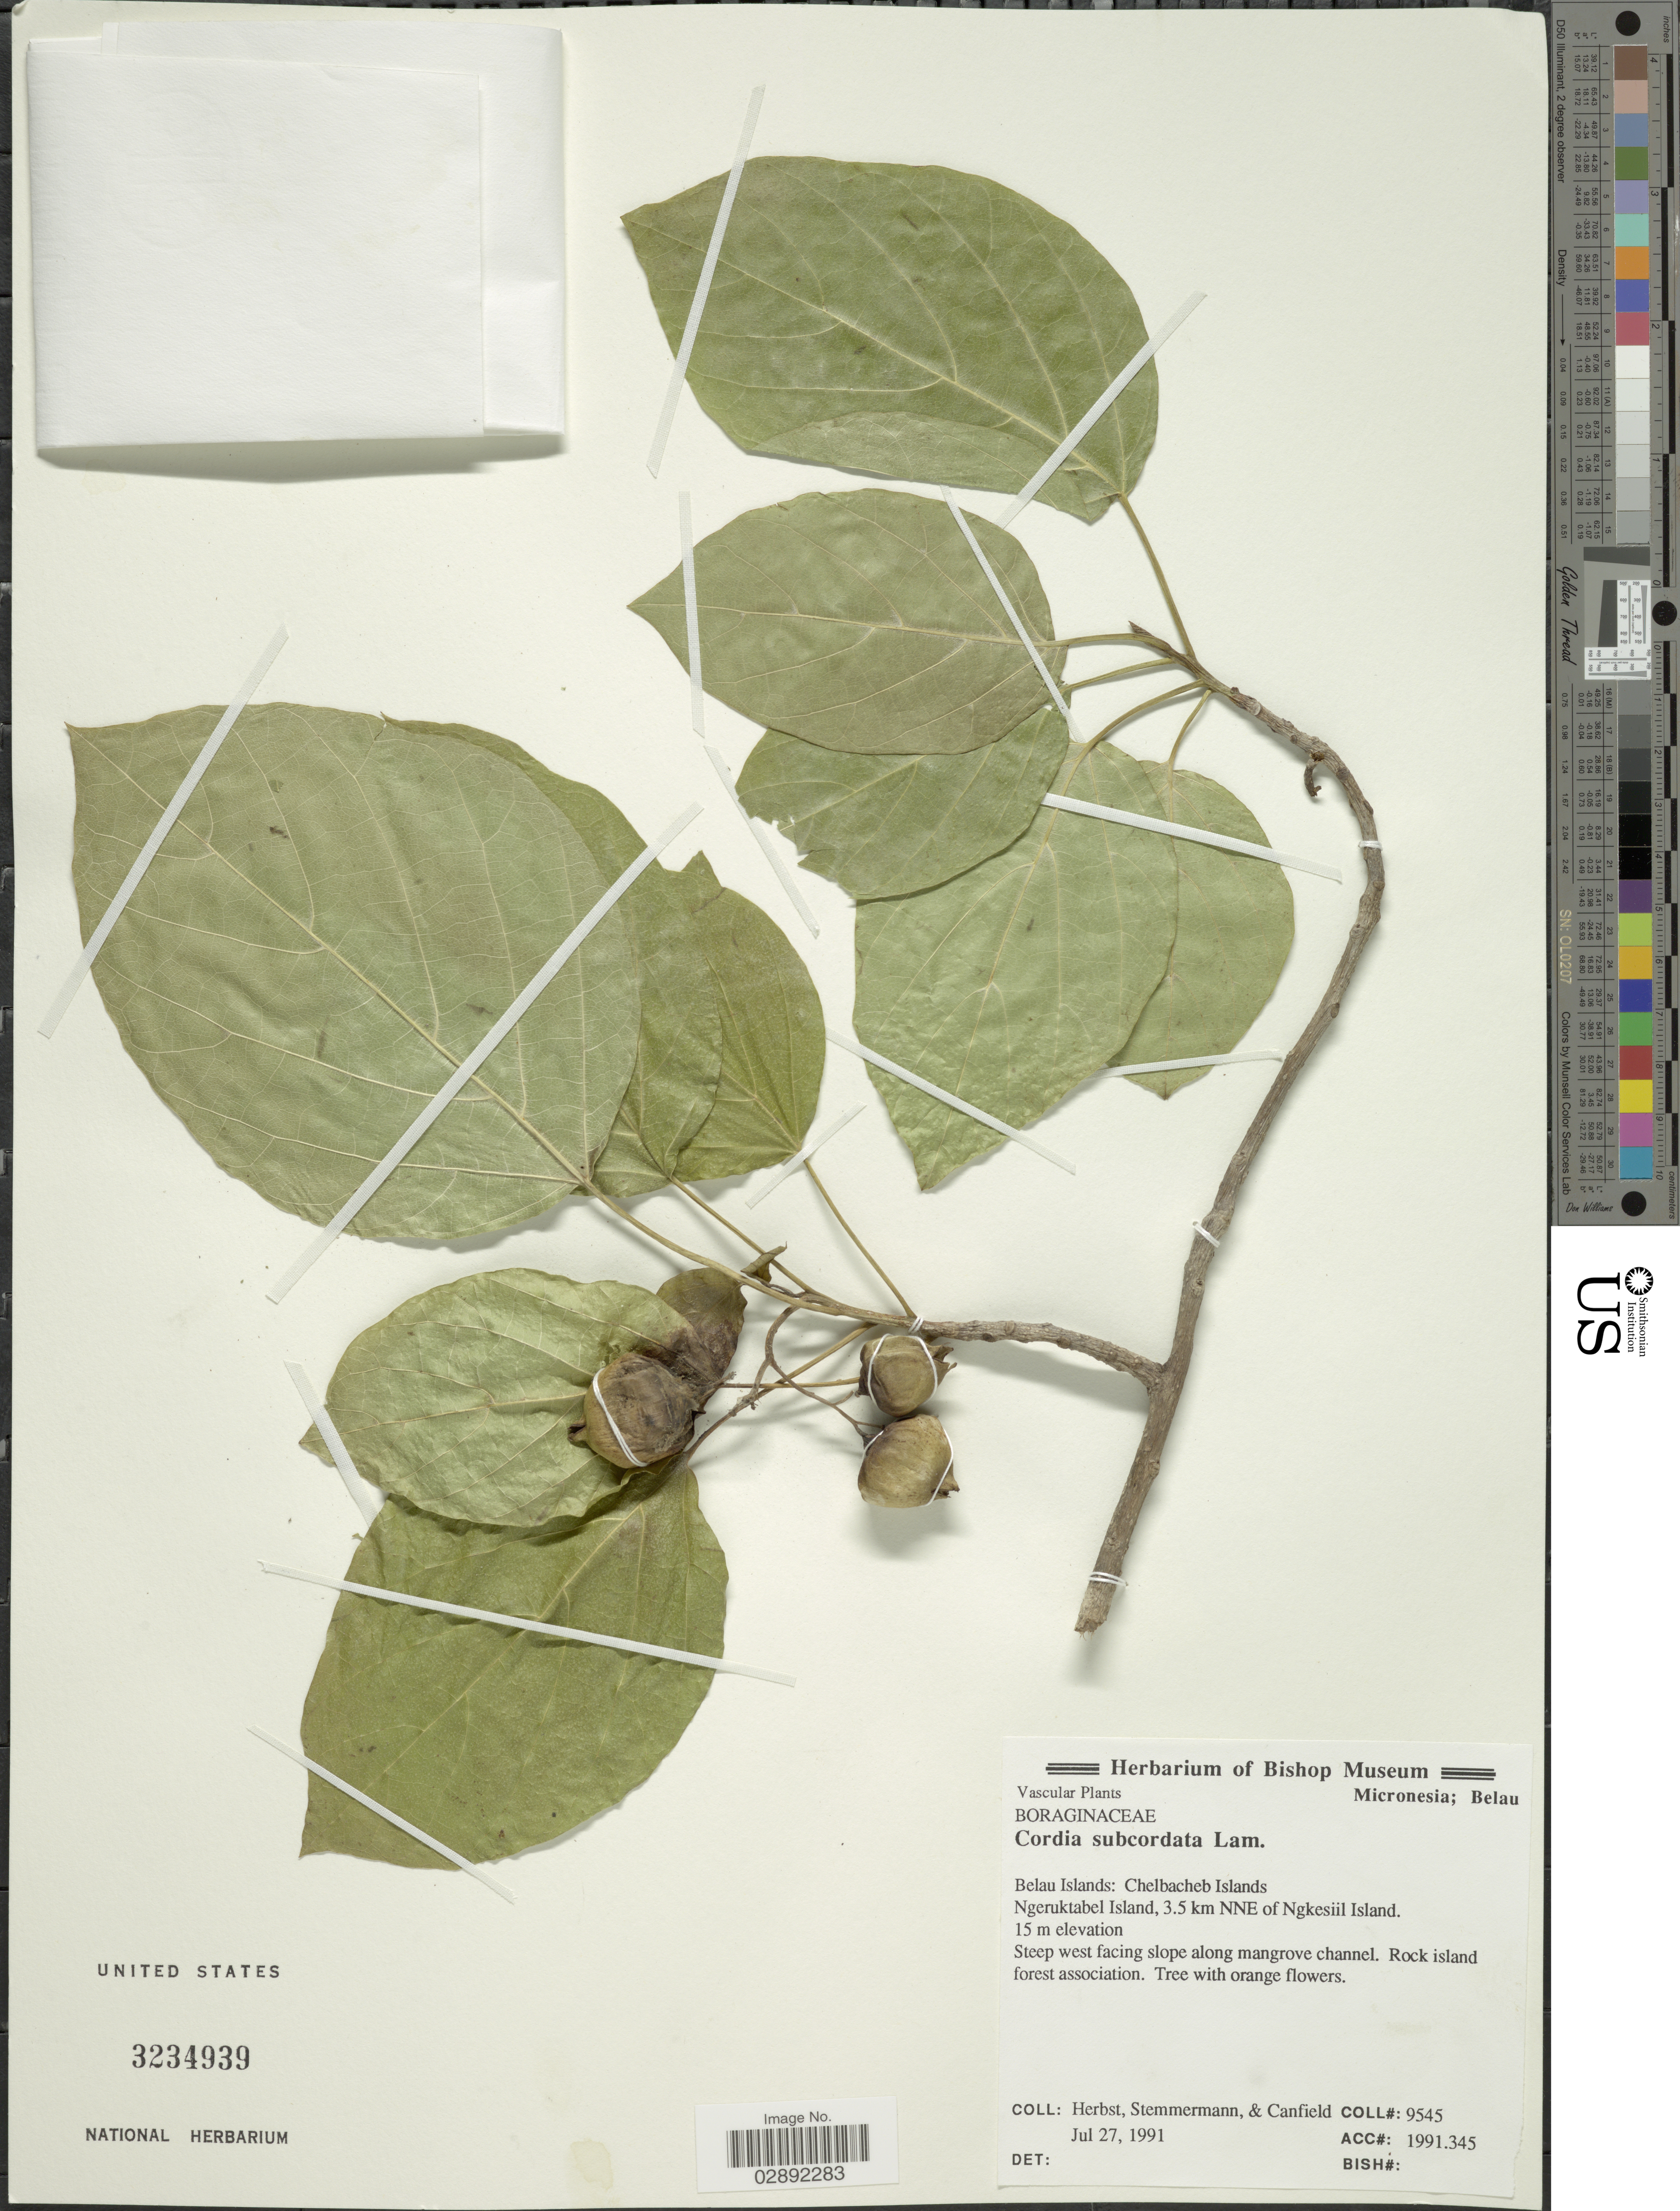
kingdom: Plantae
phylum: Tracheophyta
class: Magnoliopsida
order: Boraginales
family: Cordiaceae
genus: Cordia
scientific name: Cordia subcordata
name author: Lam.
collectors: -. Herbst, -. Stemmermann & -. Canfield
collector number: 9545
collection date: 1991-07-27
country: Palau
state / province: Koror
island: Ngeruktabel [Urukthapel]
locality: Micronesia. Belau Islands: Chelbacheb Islands. Ngeruktabel Island, 3.5 km NNE of Ngkesiil Island.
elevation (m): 15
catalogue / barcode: US 3234939